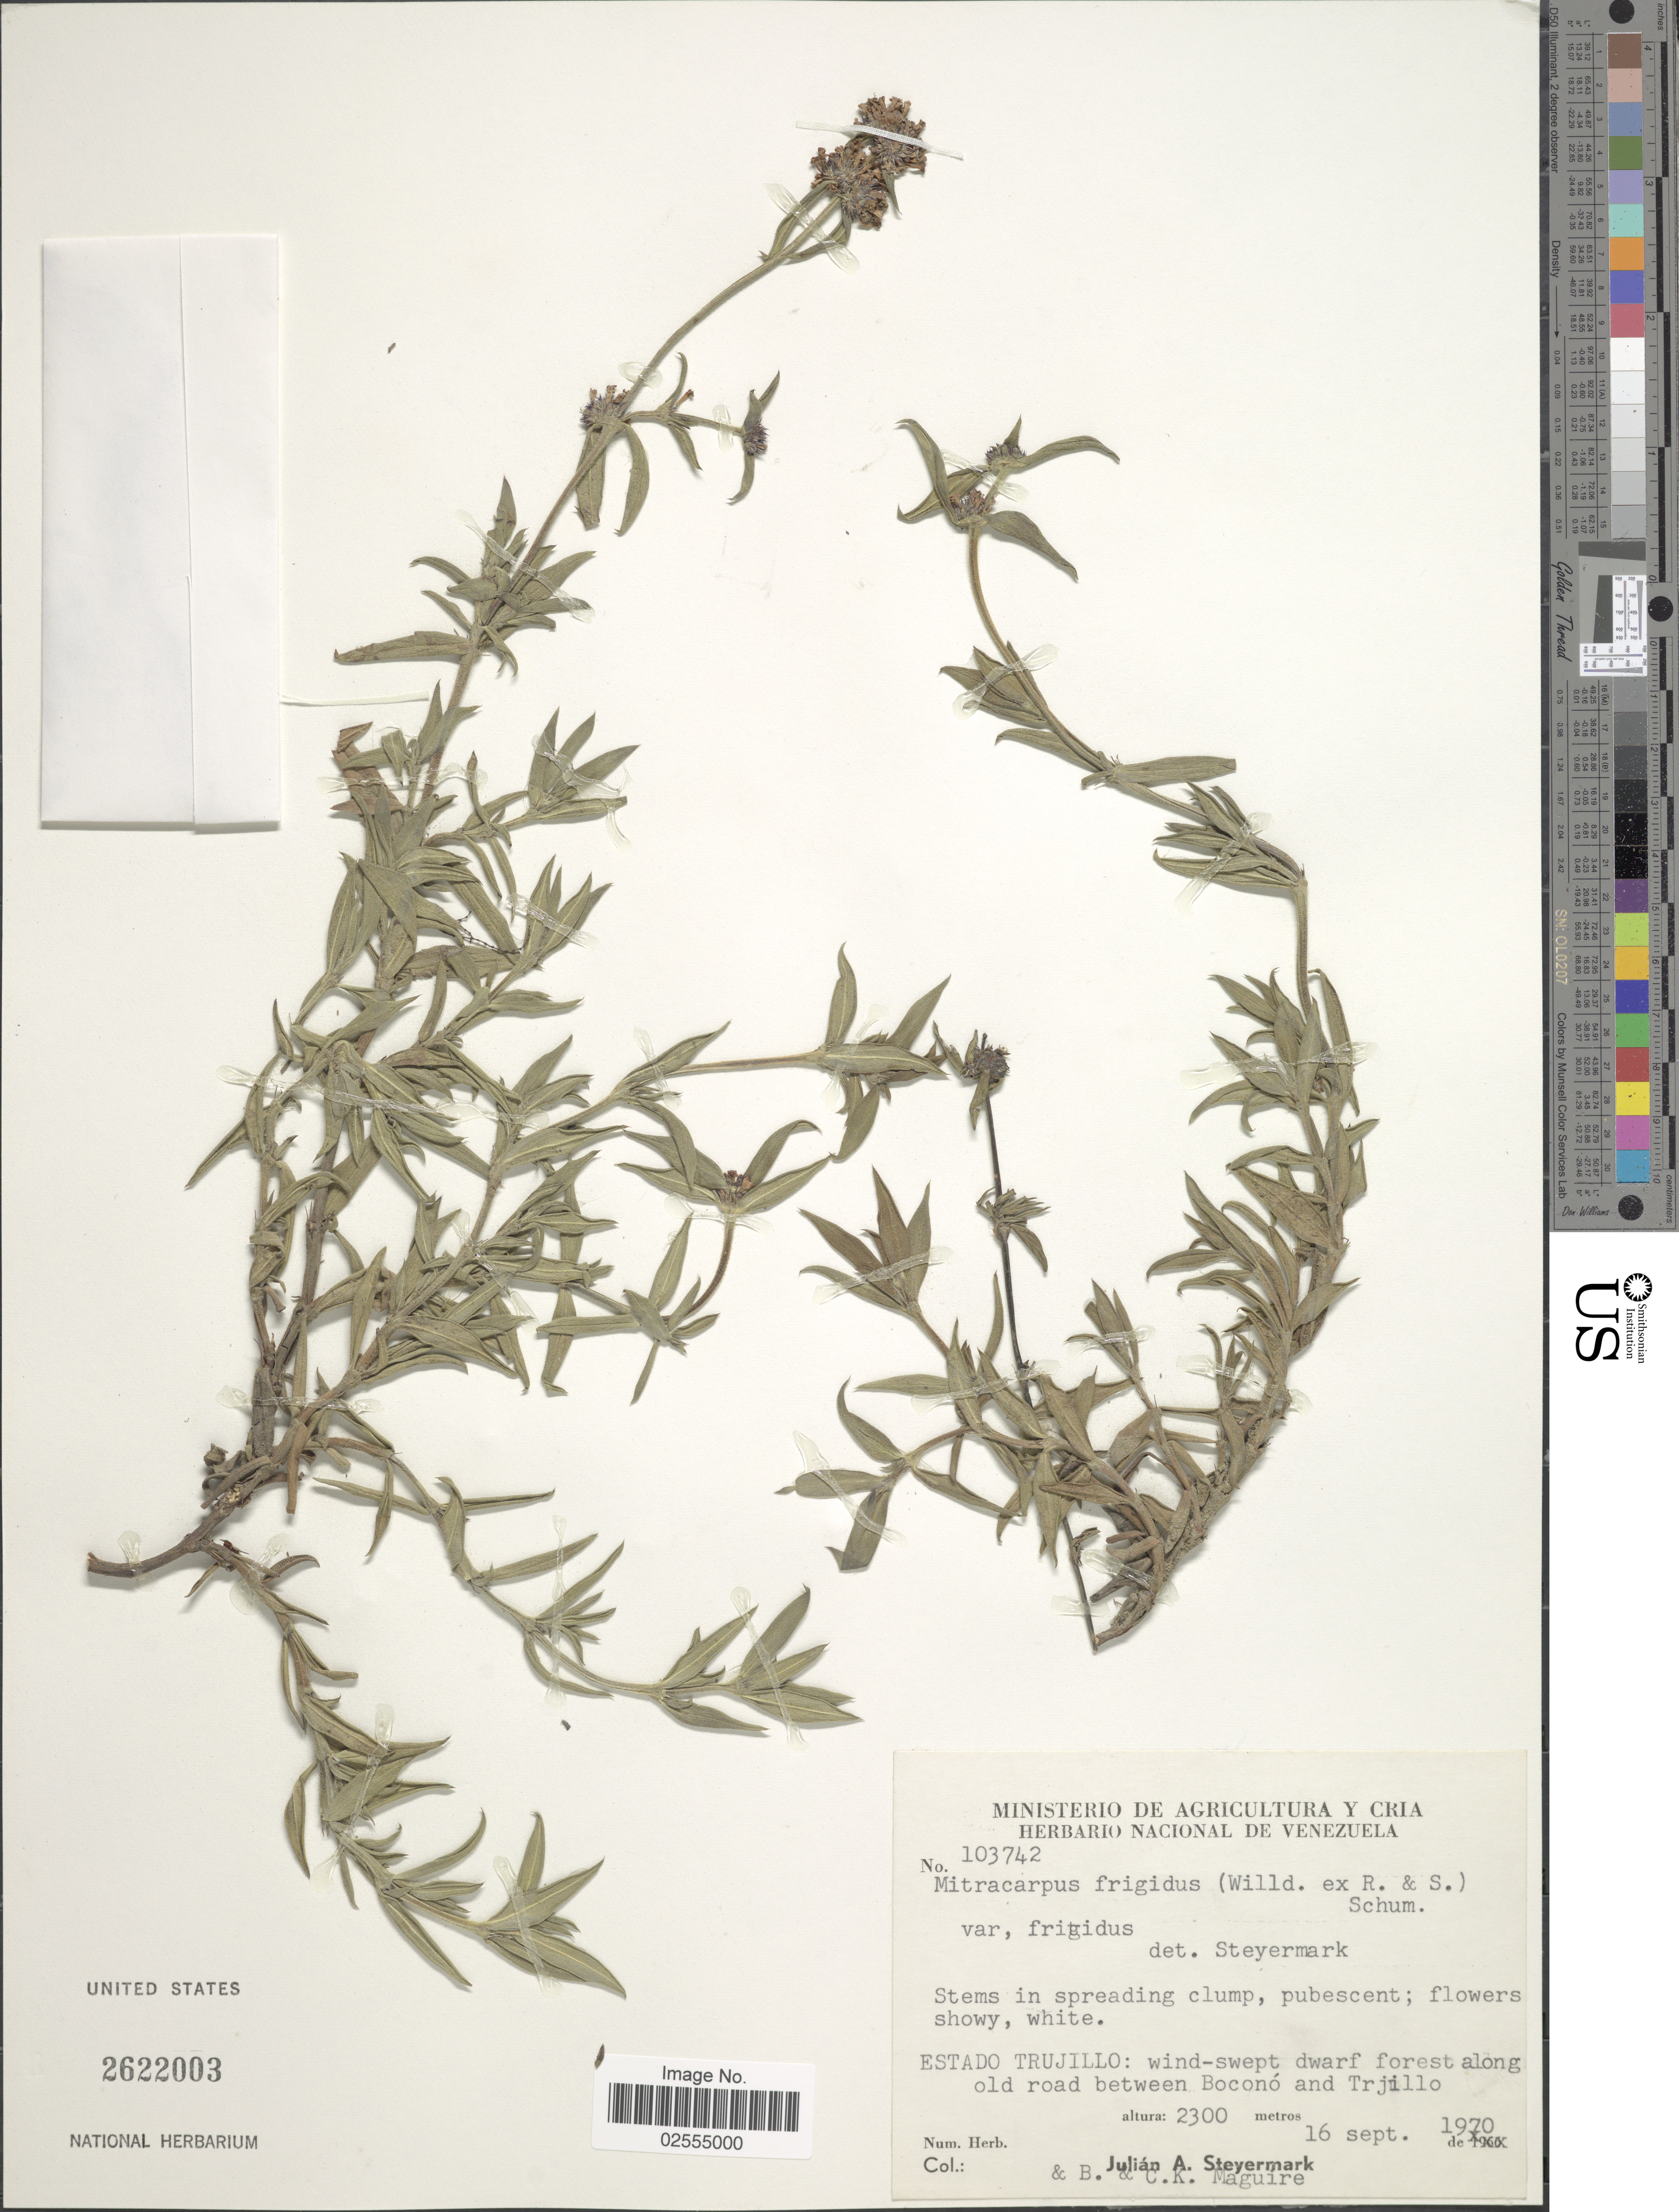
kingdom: Plantae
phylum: Tracheophyta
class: Magnoliopsida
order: Gentianales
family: Rubiaceae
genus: Mitracarpus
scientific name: Mitracarpus frigidus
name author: (Willd. ex Roem. & Schult.) K. Schum.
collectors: J. Steyermark, B. Maguire & C. K. Maguire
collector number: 103742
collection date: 1970-09-16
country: Venezuela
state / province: Trujillo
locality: Along old road between Boconó and Trjillo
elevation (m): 2300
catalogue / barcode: US 2622003